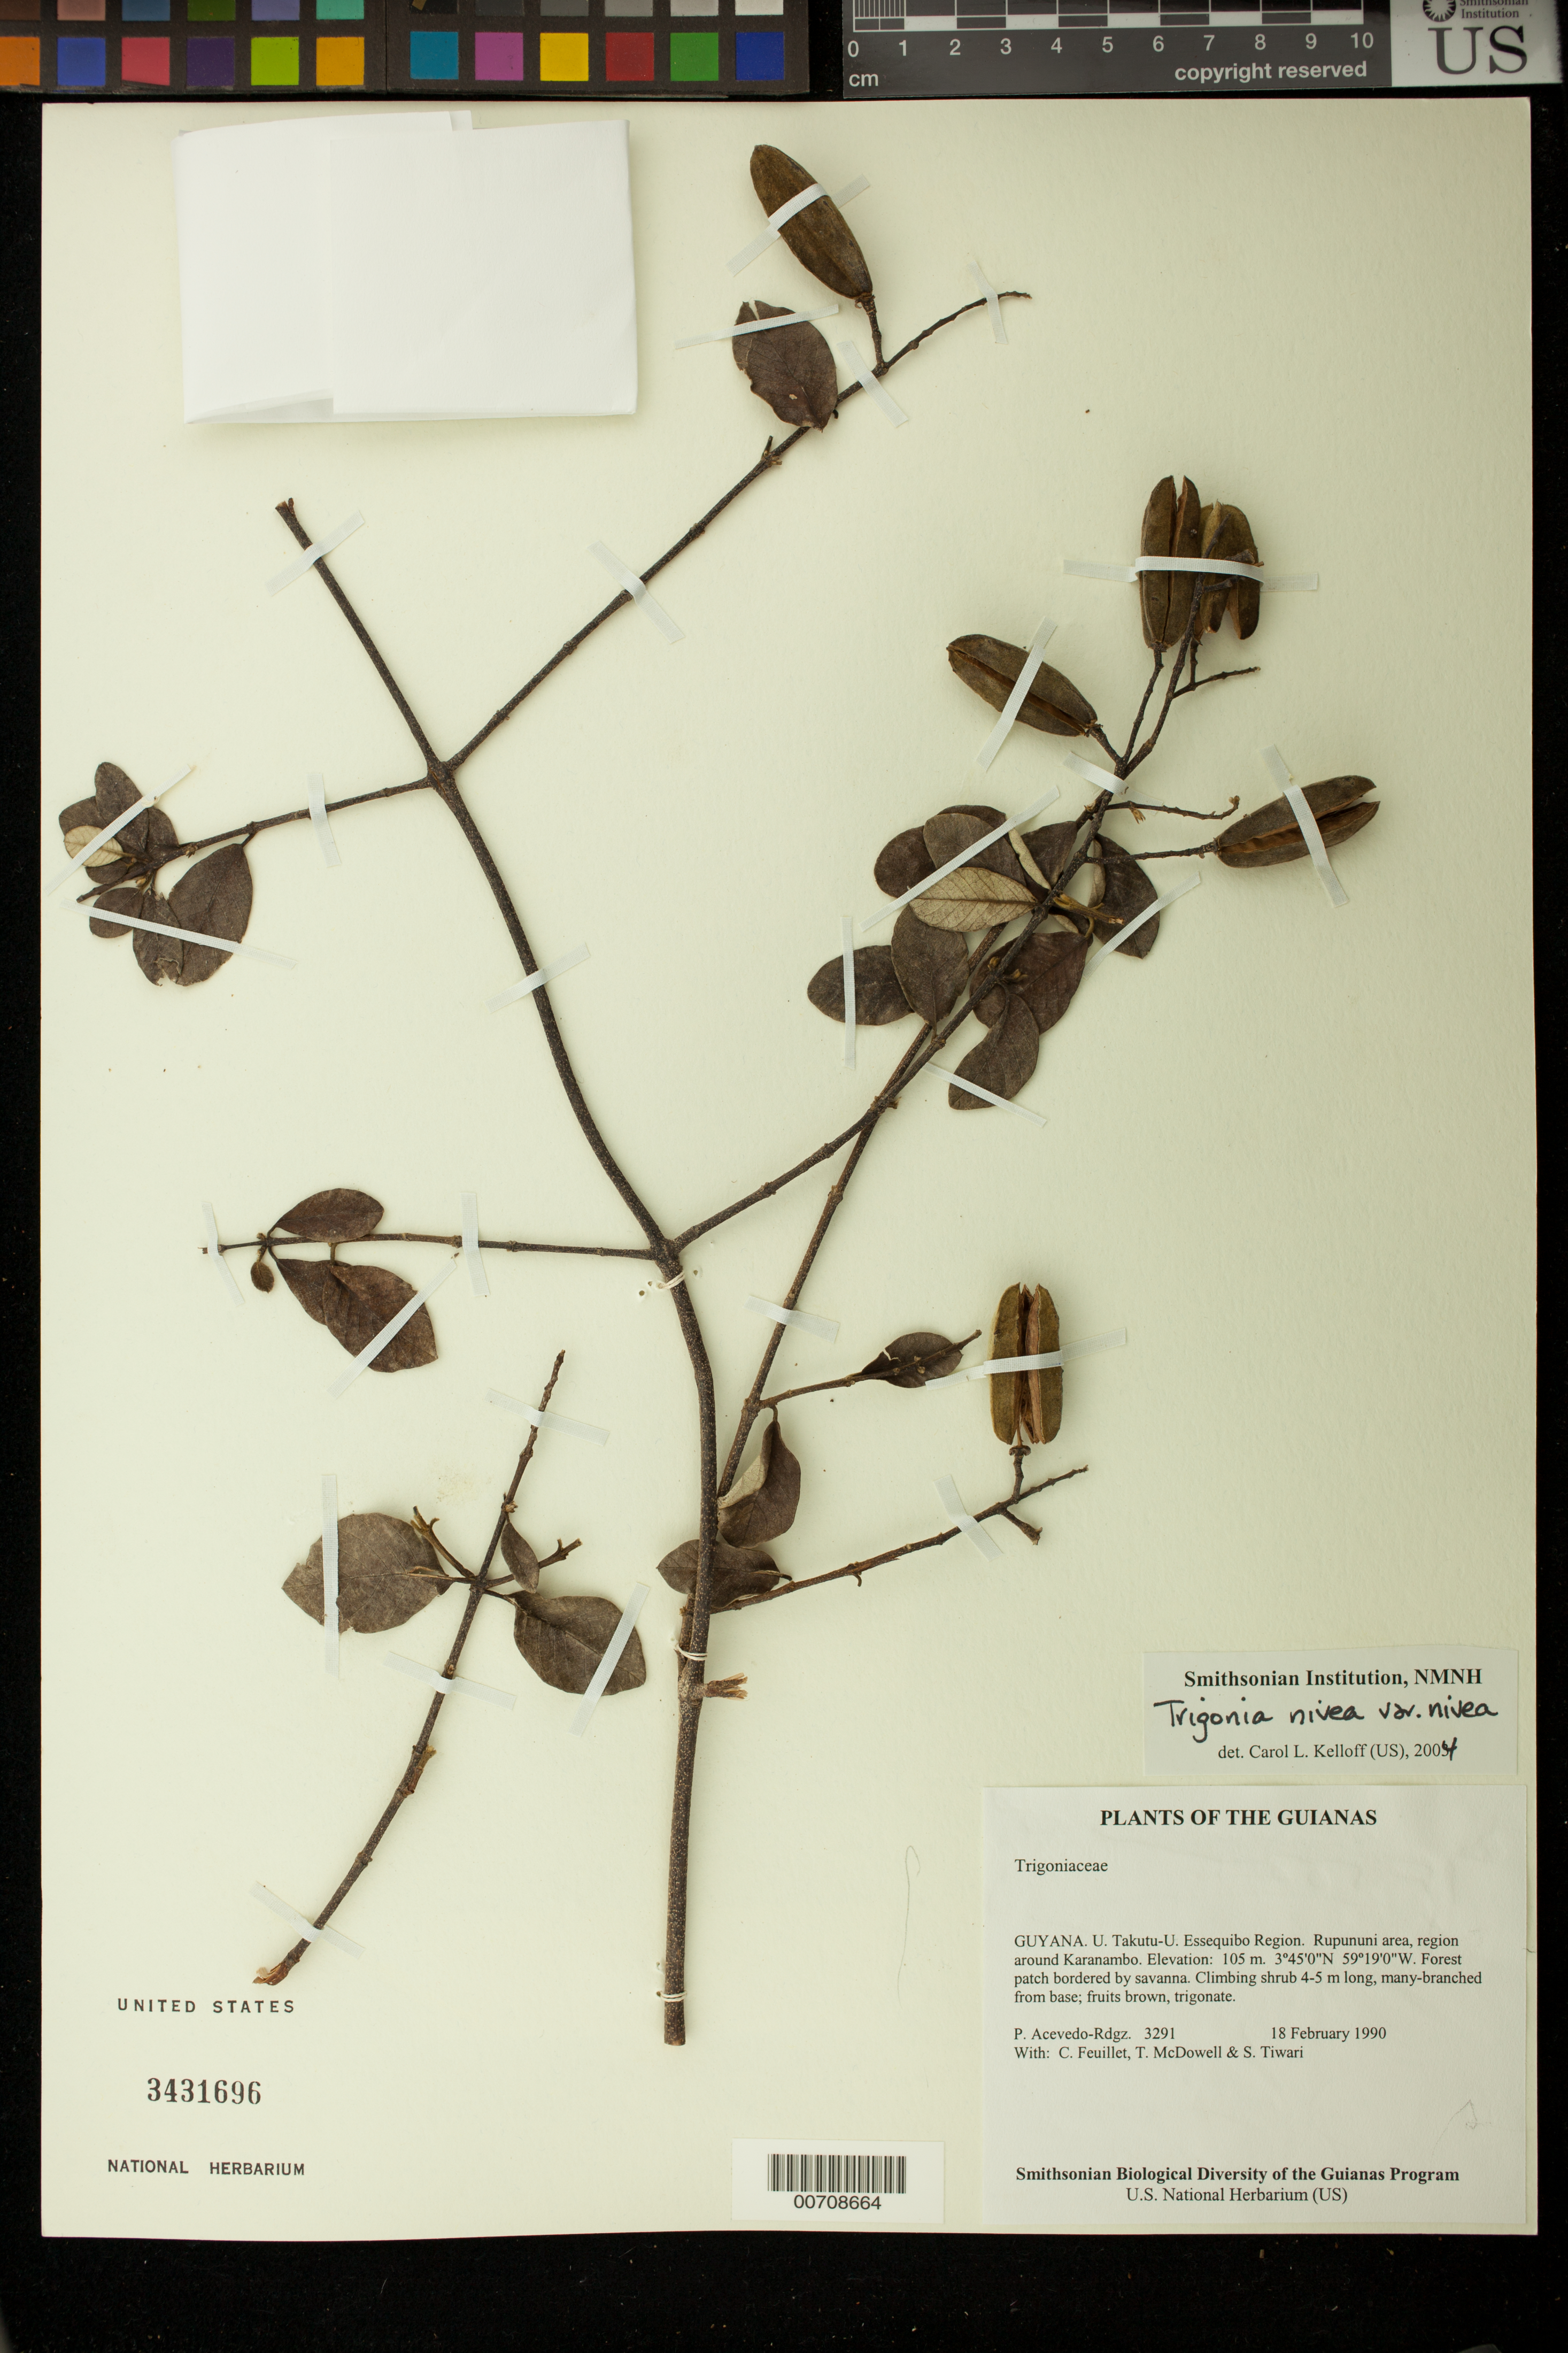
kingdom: Plantae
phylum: Tracheophyta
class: Magnoliopsida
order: Malpighiales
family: Trigoniaceae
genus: Trigonia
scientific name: Trigonia nivea var. nivea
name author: Cambess.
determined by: Kelloff, Carol L., (US), Smithsonian Institution - National Museum of Natural History (UNITED STATES)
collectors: P. Acevedo-Rodr., C. Feuillet, T. McDowell & S. Tiwari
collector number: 3291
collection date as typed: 18 Feb 1990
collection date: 1990-02-18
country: Guyana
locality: U. Takutu - U. Essequibo. Rupununi area, region around Karanambo.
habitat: Forest patch bordered by savanna.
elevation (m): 105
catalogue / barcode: US 3431696